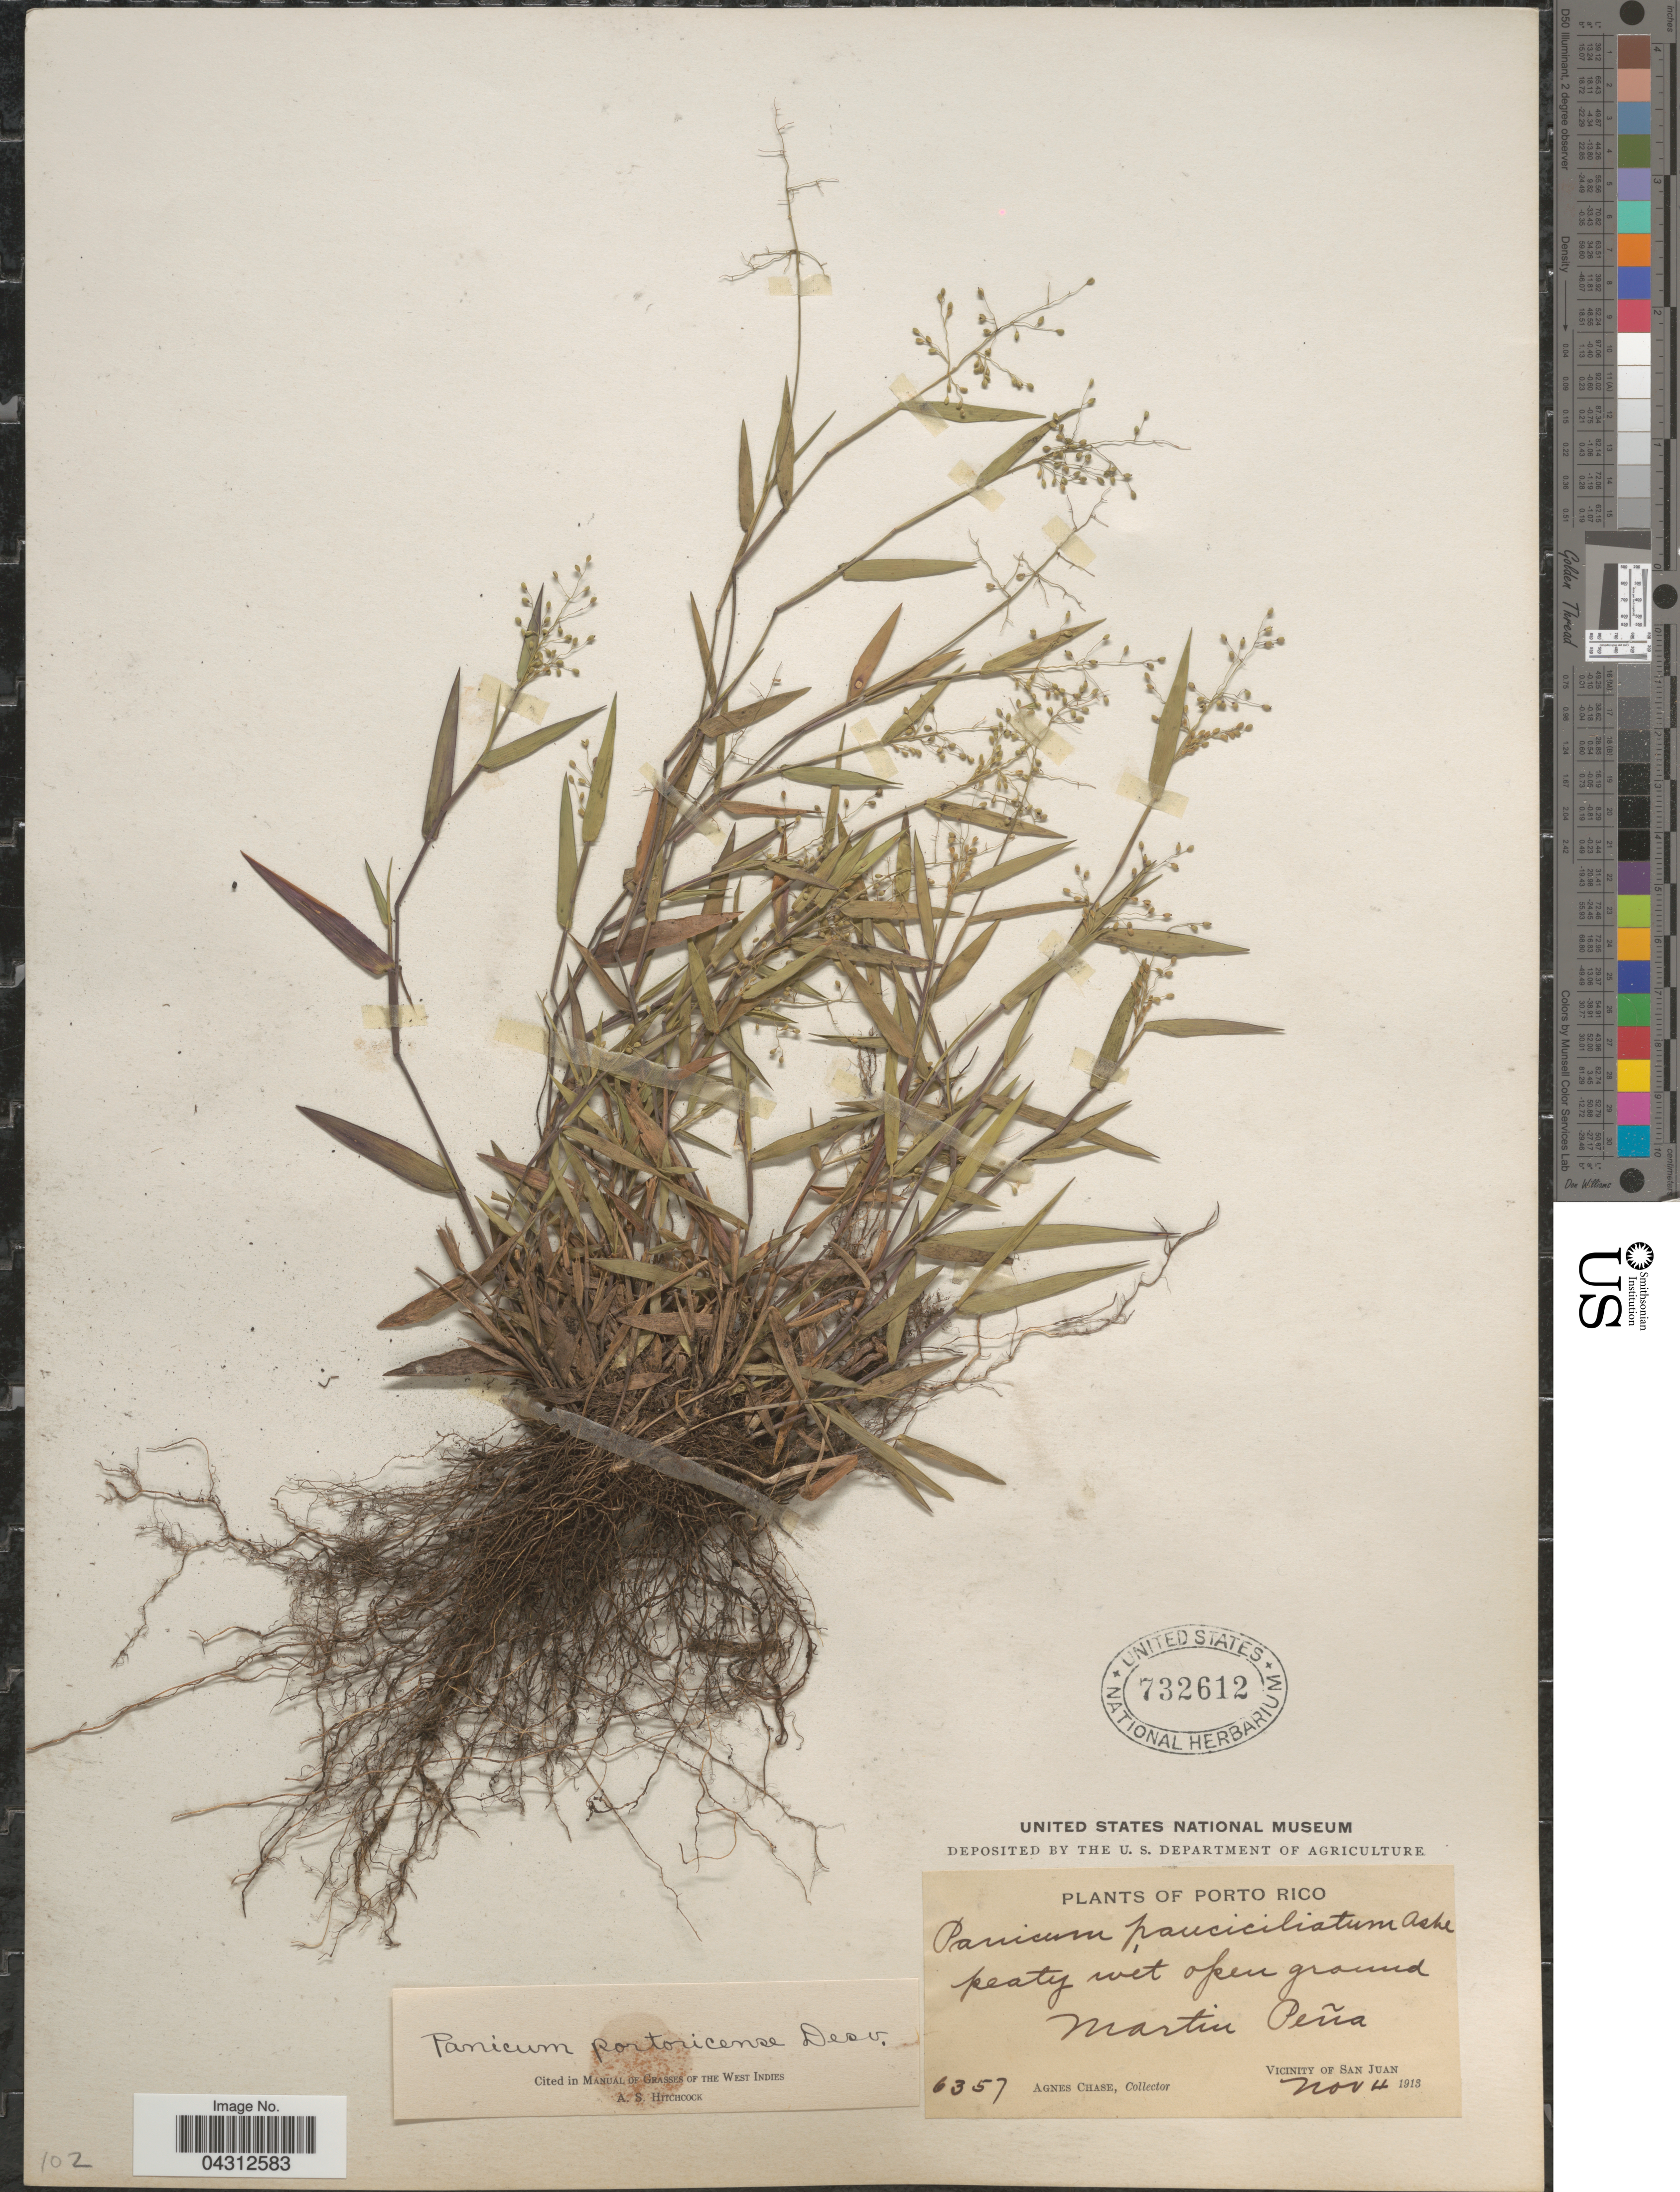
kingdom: Plantae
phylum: Tracheophyta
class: Liliopsida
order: Poales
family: Poaceae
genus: Dichanthelium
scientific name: Dichanthelium portoricense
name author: (Desv. ex Ham.) B.F. Hansen & Wunderlin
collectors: A. Chase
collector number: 6357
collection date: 1913-11-04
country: Puerto Rico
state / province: San Juan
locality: Porto Rico. Martin Peña. Vicinity of San Juan.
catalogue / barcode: US 732612